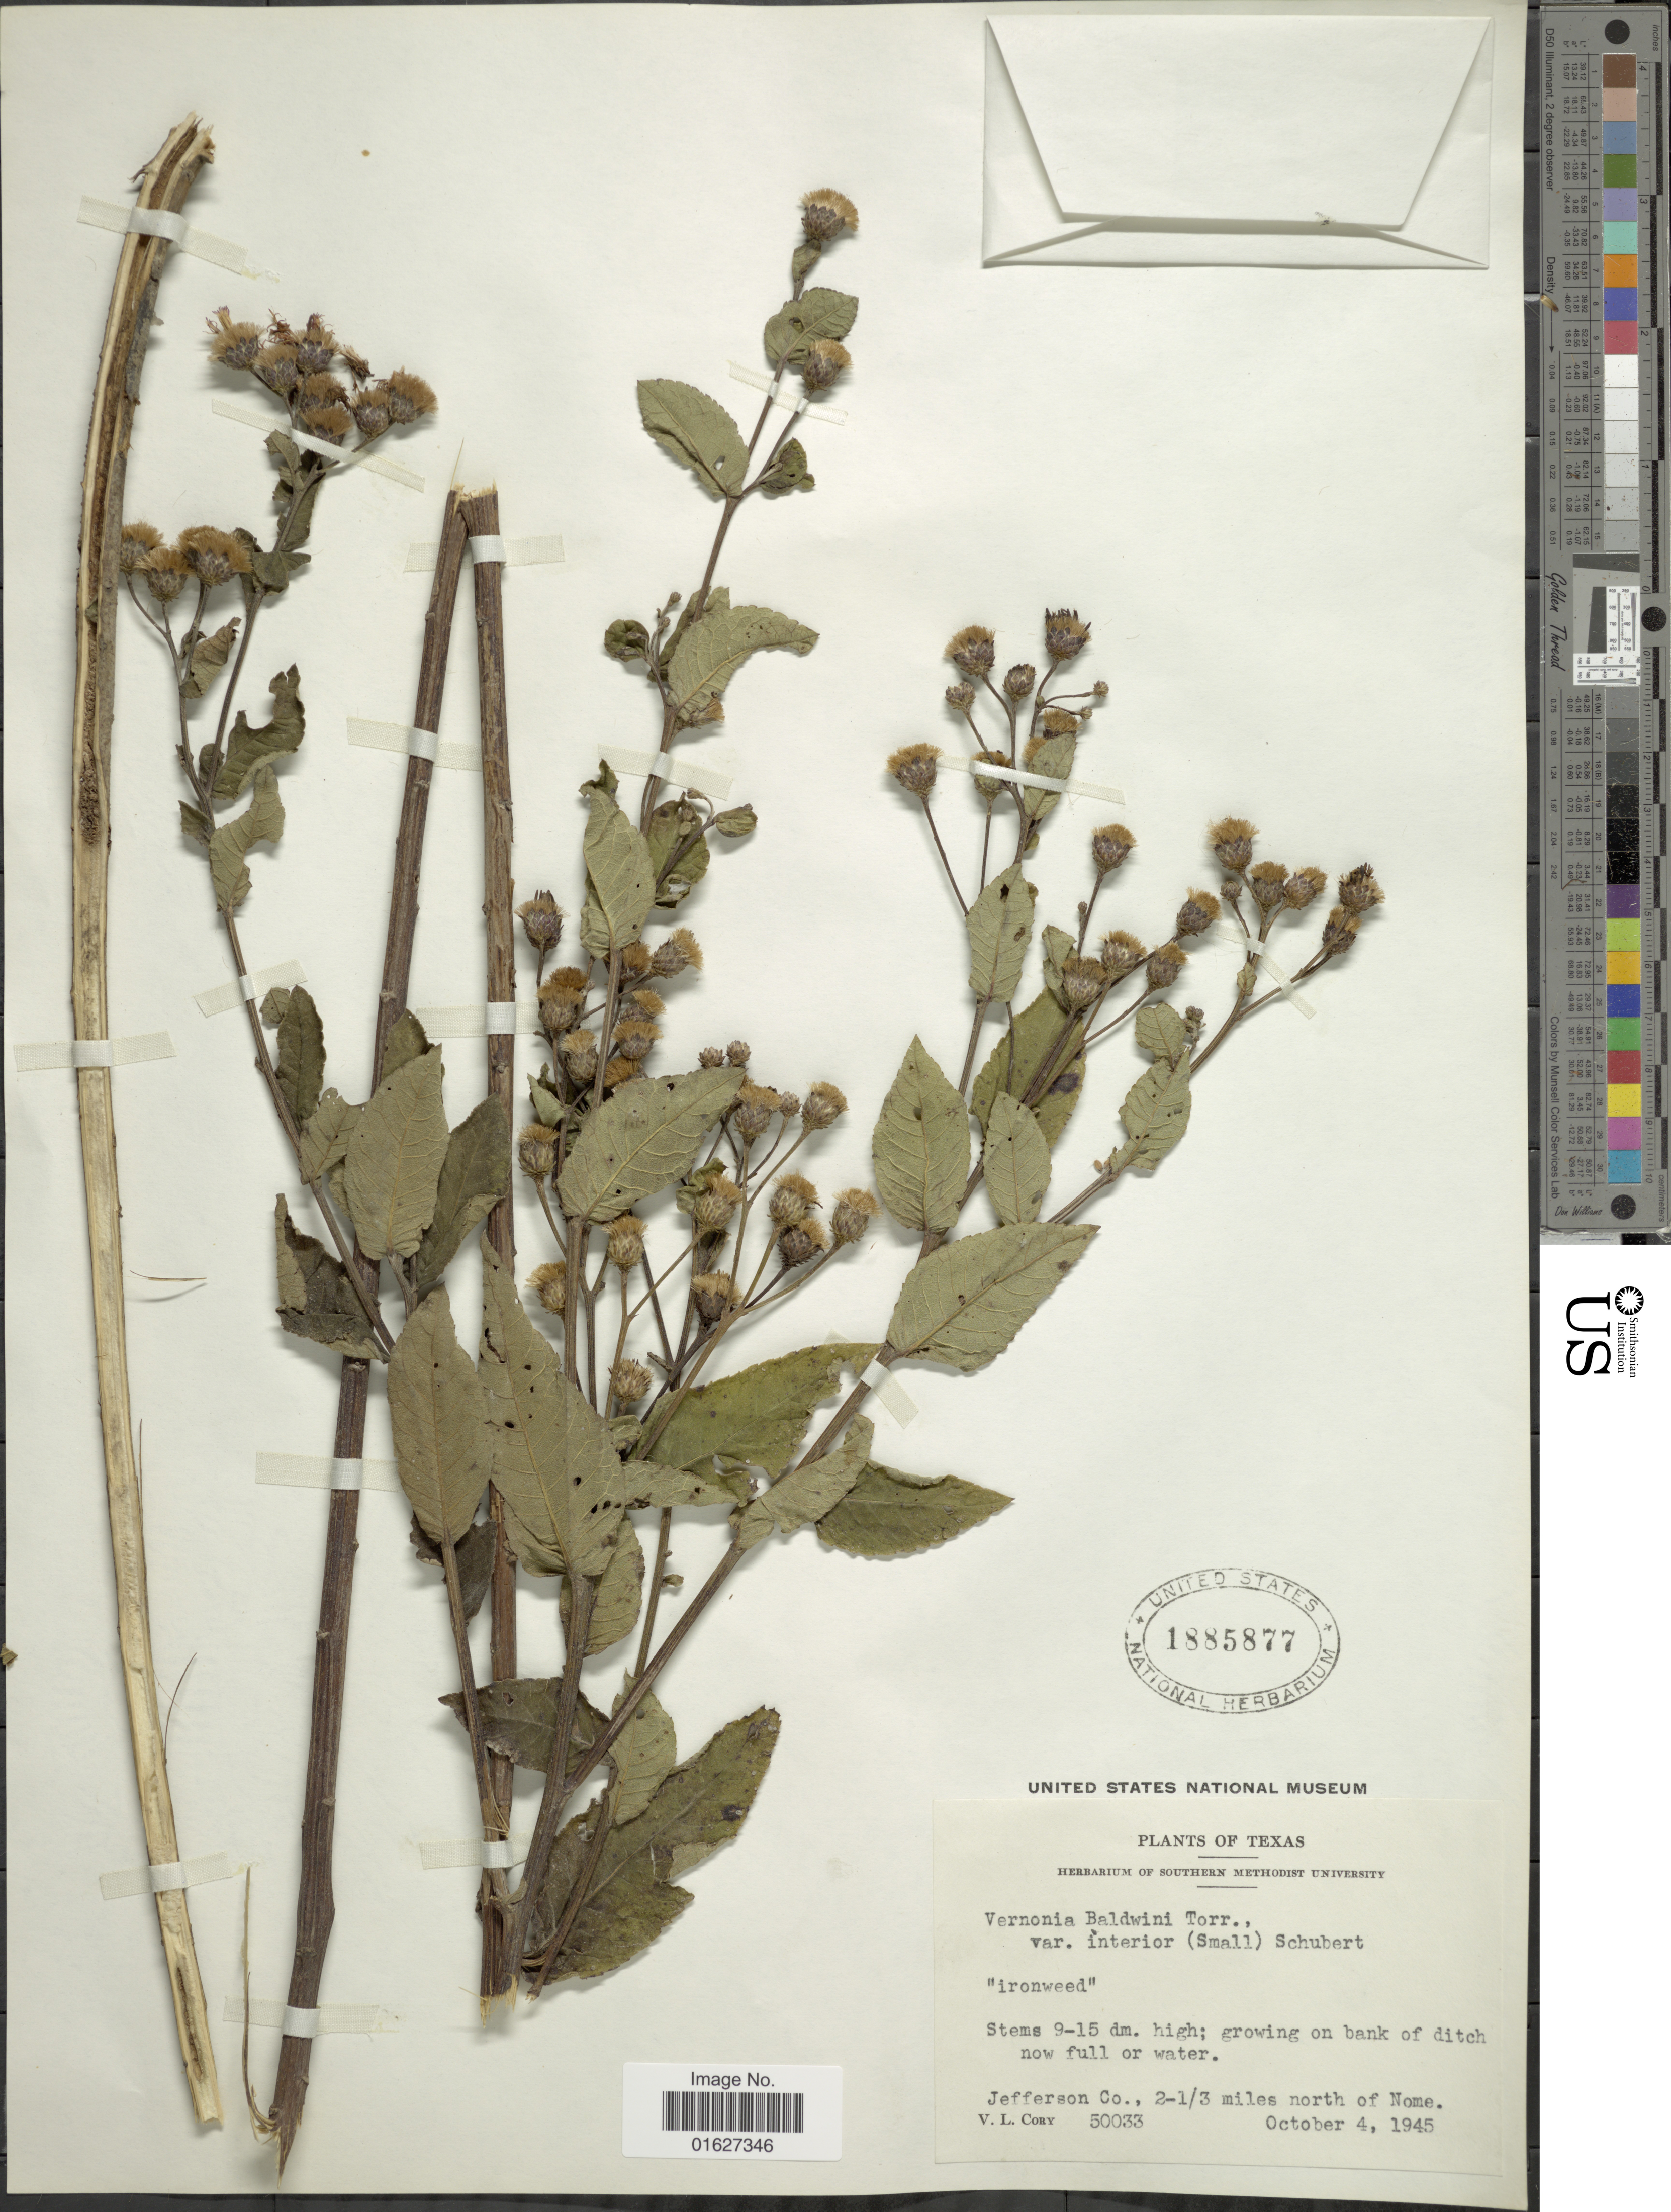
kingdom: Plantae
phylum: Tracheophyta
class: Magnoliopsida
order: Asterales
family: Asteraceae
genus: Vernonia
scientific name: Vernonia baldwinii subsp. interior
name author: (Small) Faust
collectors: V. Cory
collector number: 50033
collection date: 1945-10-04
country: United States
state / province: Texas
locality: Texas. growing on bank of ditch now full or water. Jefferson Co., 2-1/3 miles north of Nome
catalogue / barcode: US 1885877